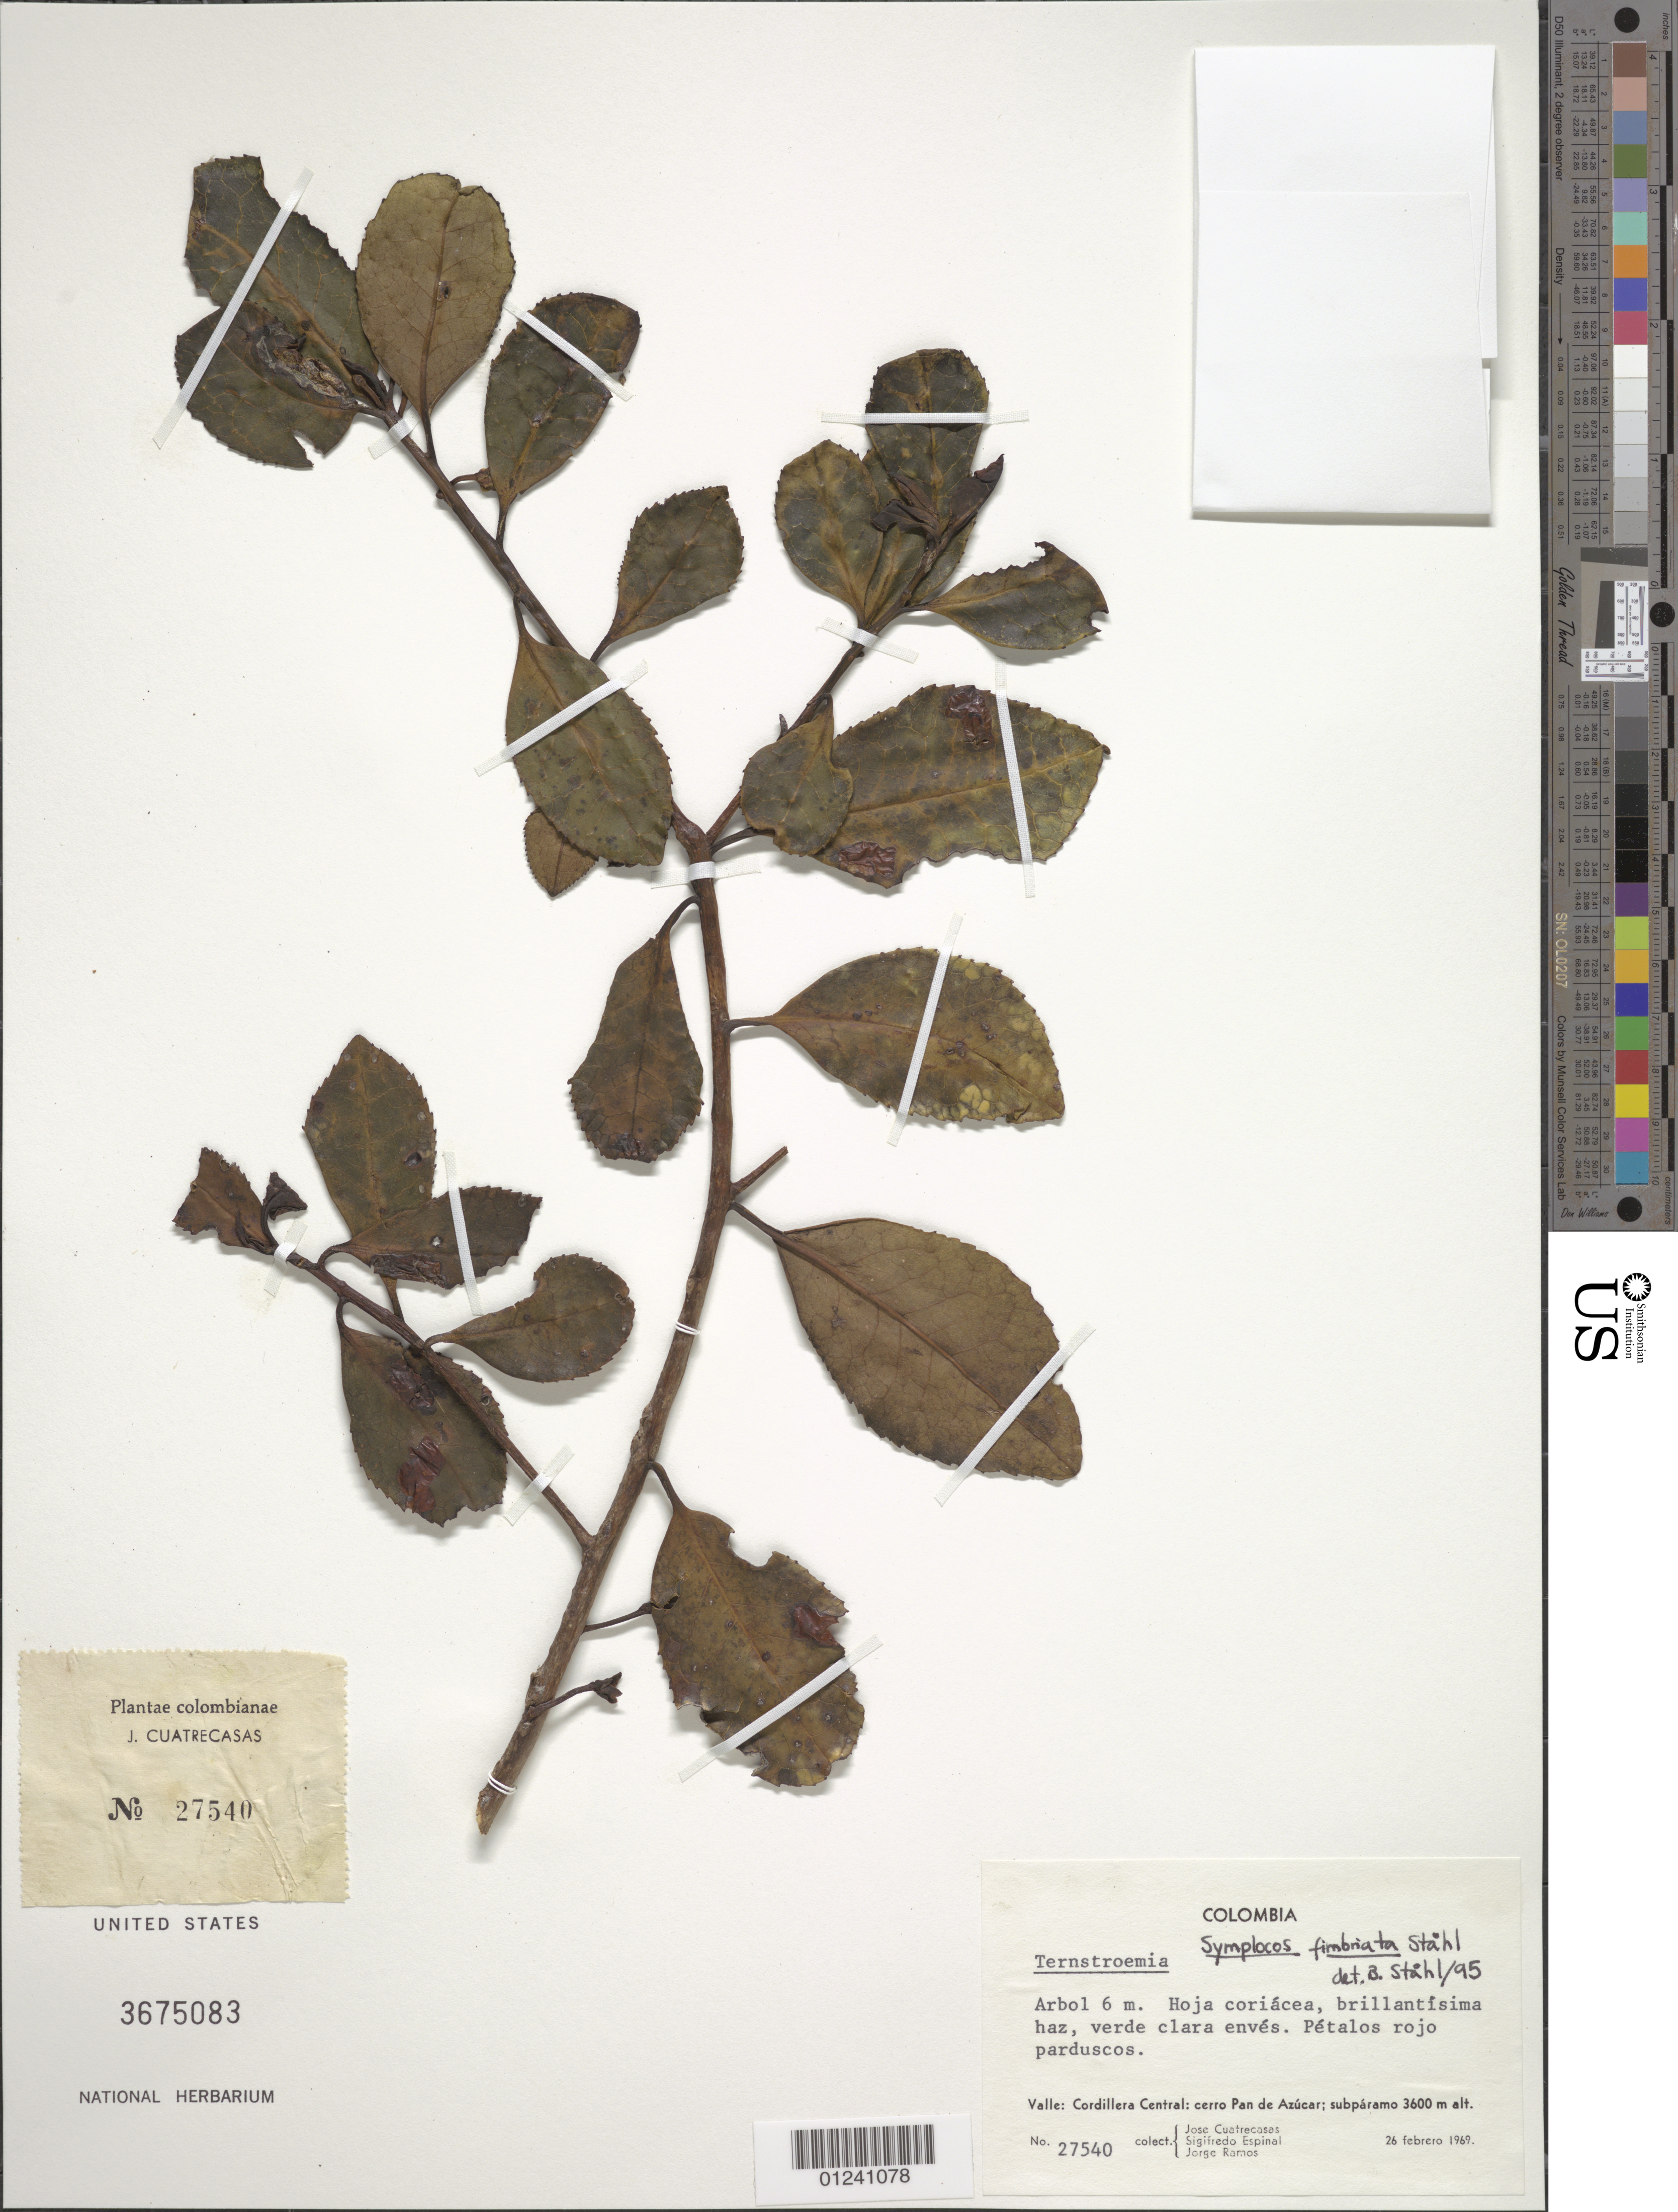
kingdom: Plantae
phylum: Tracheophyta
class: Magnoliopsida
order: Ericales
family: Symplocaceae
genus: Symplocos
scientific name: Symplocos fimbriata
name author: B. Ståhl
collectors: J. Cuatrecasas, L. S. Espinal & J. E. Ramos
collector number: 27540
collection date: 1969-02-26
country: Colombia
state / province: Valle del Cauca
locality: Cordillera Central: cerro Pan de Azúcar.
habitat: subparamo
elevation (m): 3600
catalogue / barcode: US 3675083